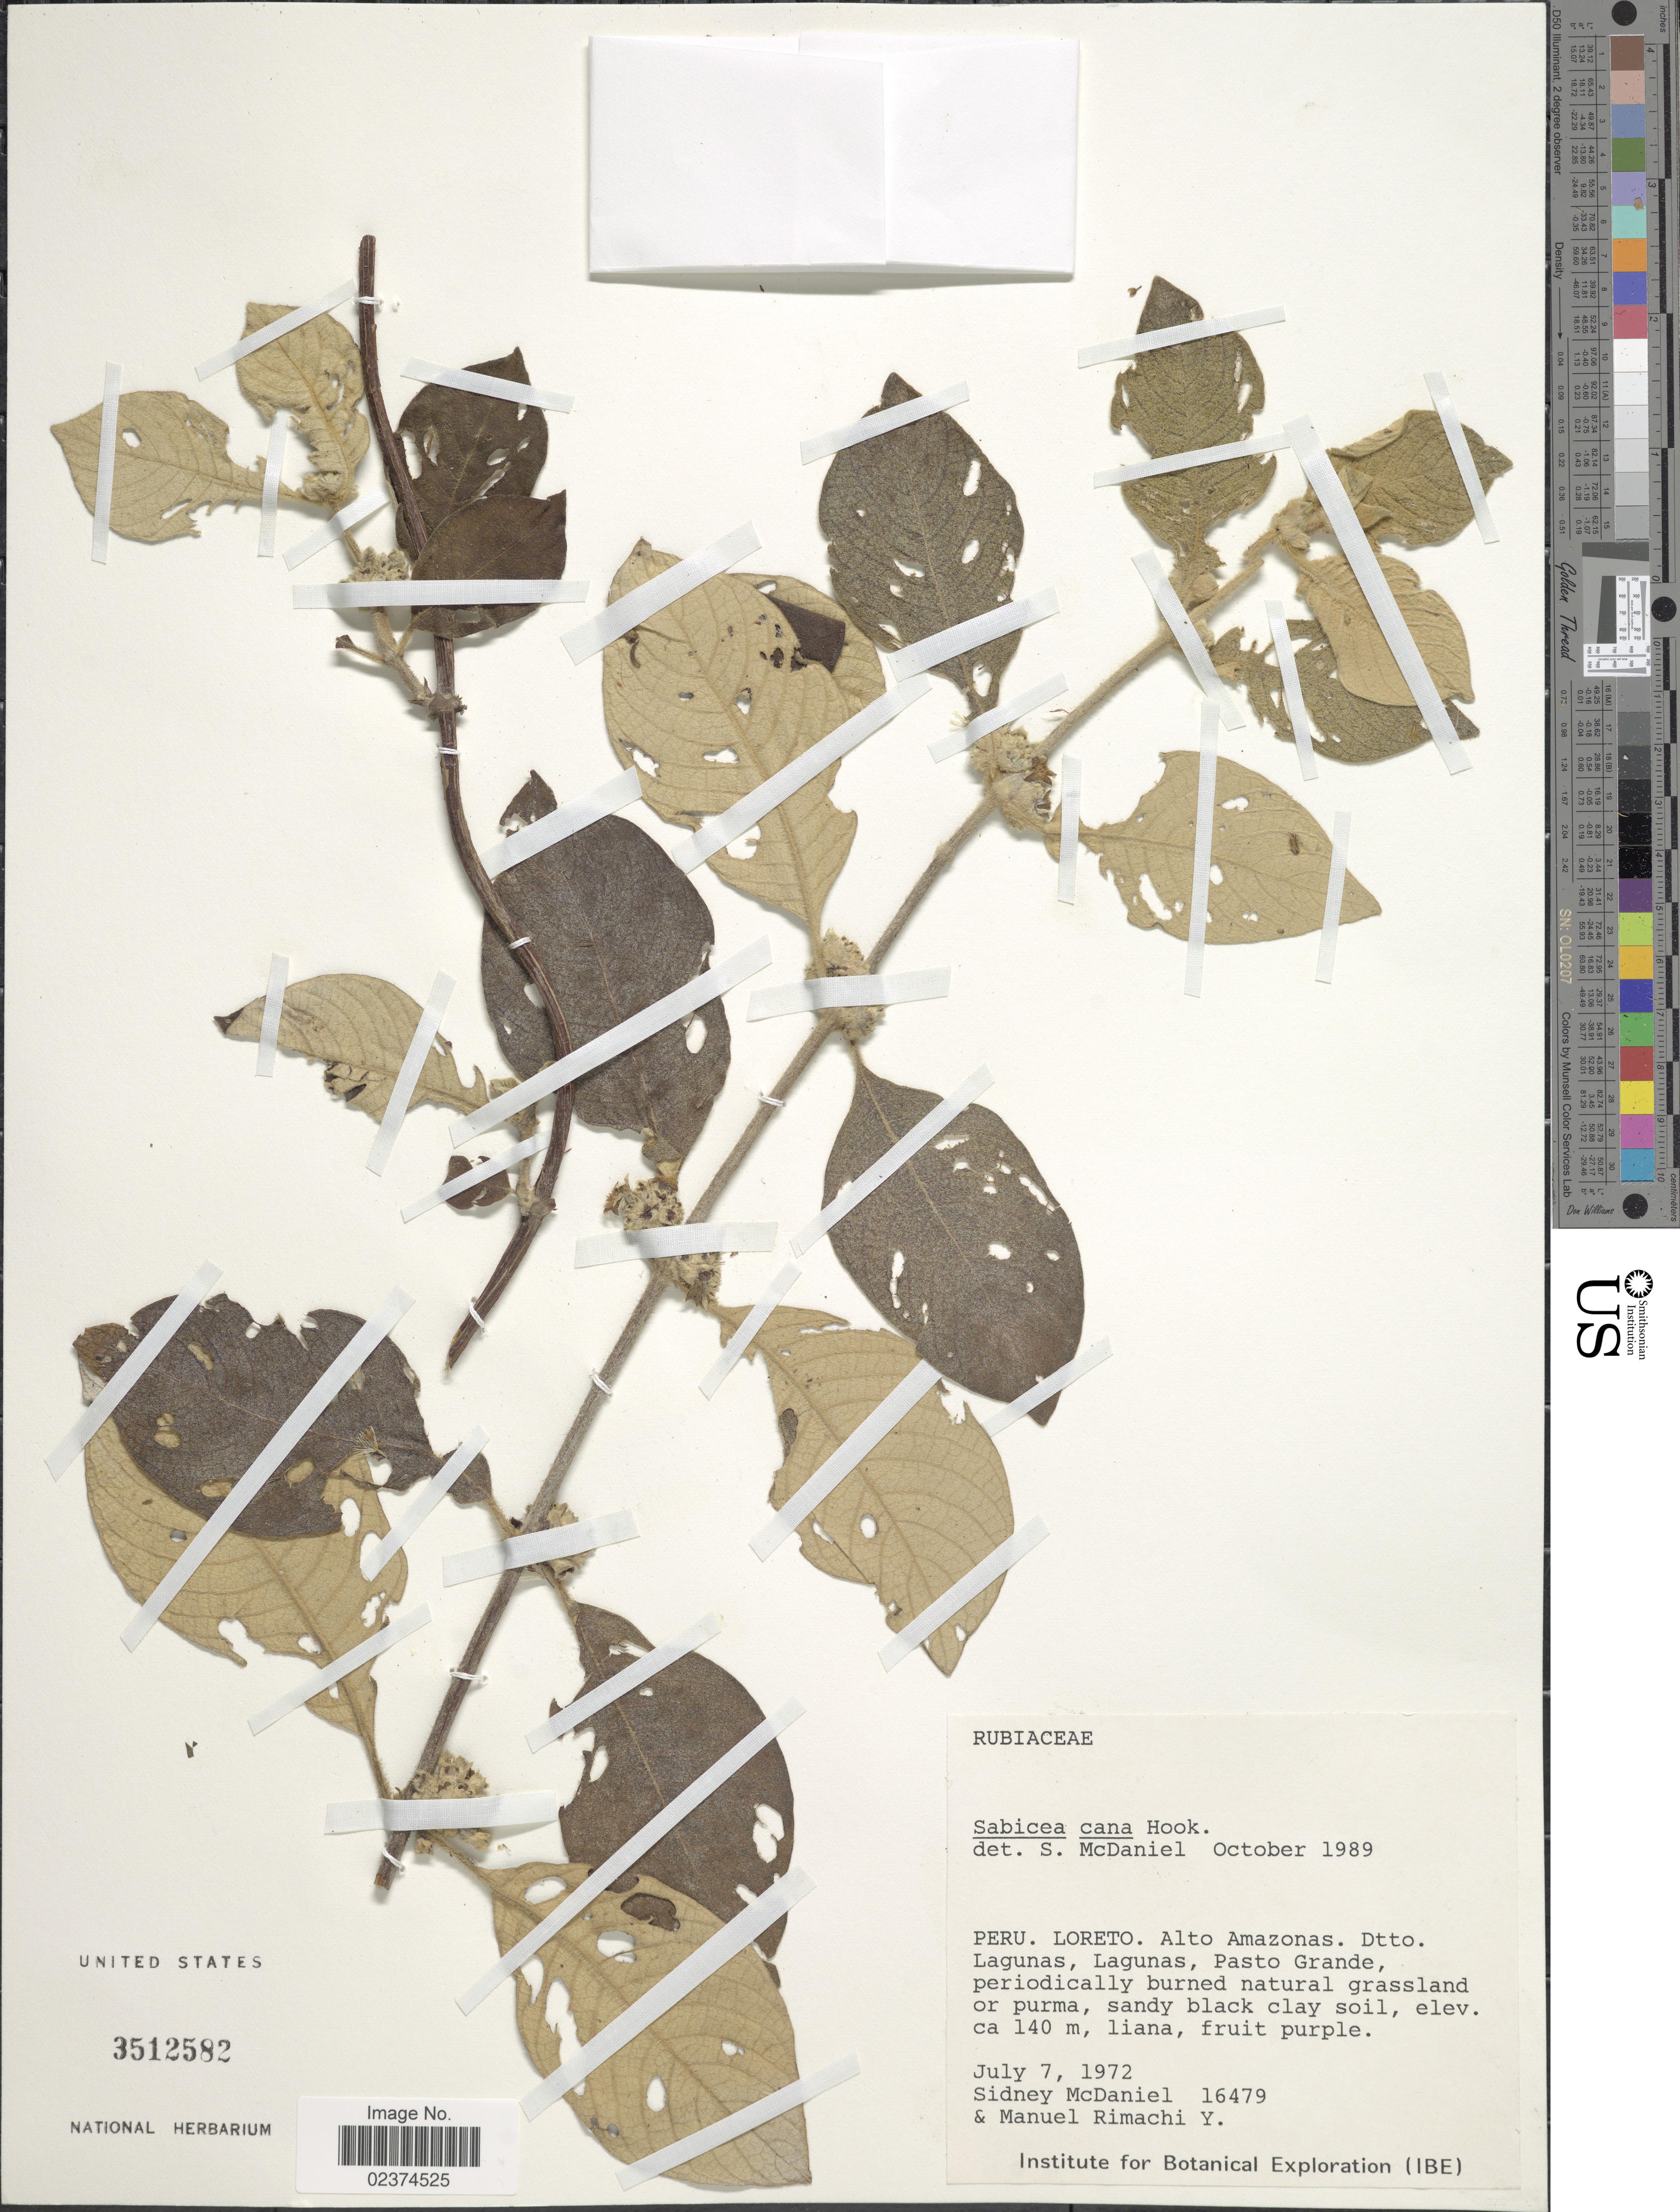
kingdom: Plantae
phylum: Tracheophyta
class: Magnoliopsida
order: Gentianales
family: Rubiaceae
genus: Sabicea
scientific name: Sabicea cana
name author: Hook. f.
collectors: S. McDaniel & M. Rimachi Y.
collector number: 16479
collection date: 1972-07-07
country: Peru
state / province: Loreto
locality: Alto Amazonas. Dtto Lagunas, Lagunas, Pasto Grande, periodically burned natural grassland or purma.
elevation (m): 140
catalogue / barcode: US 3512582